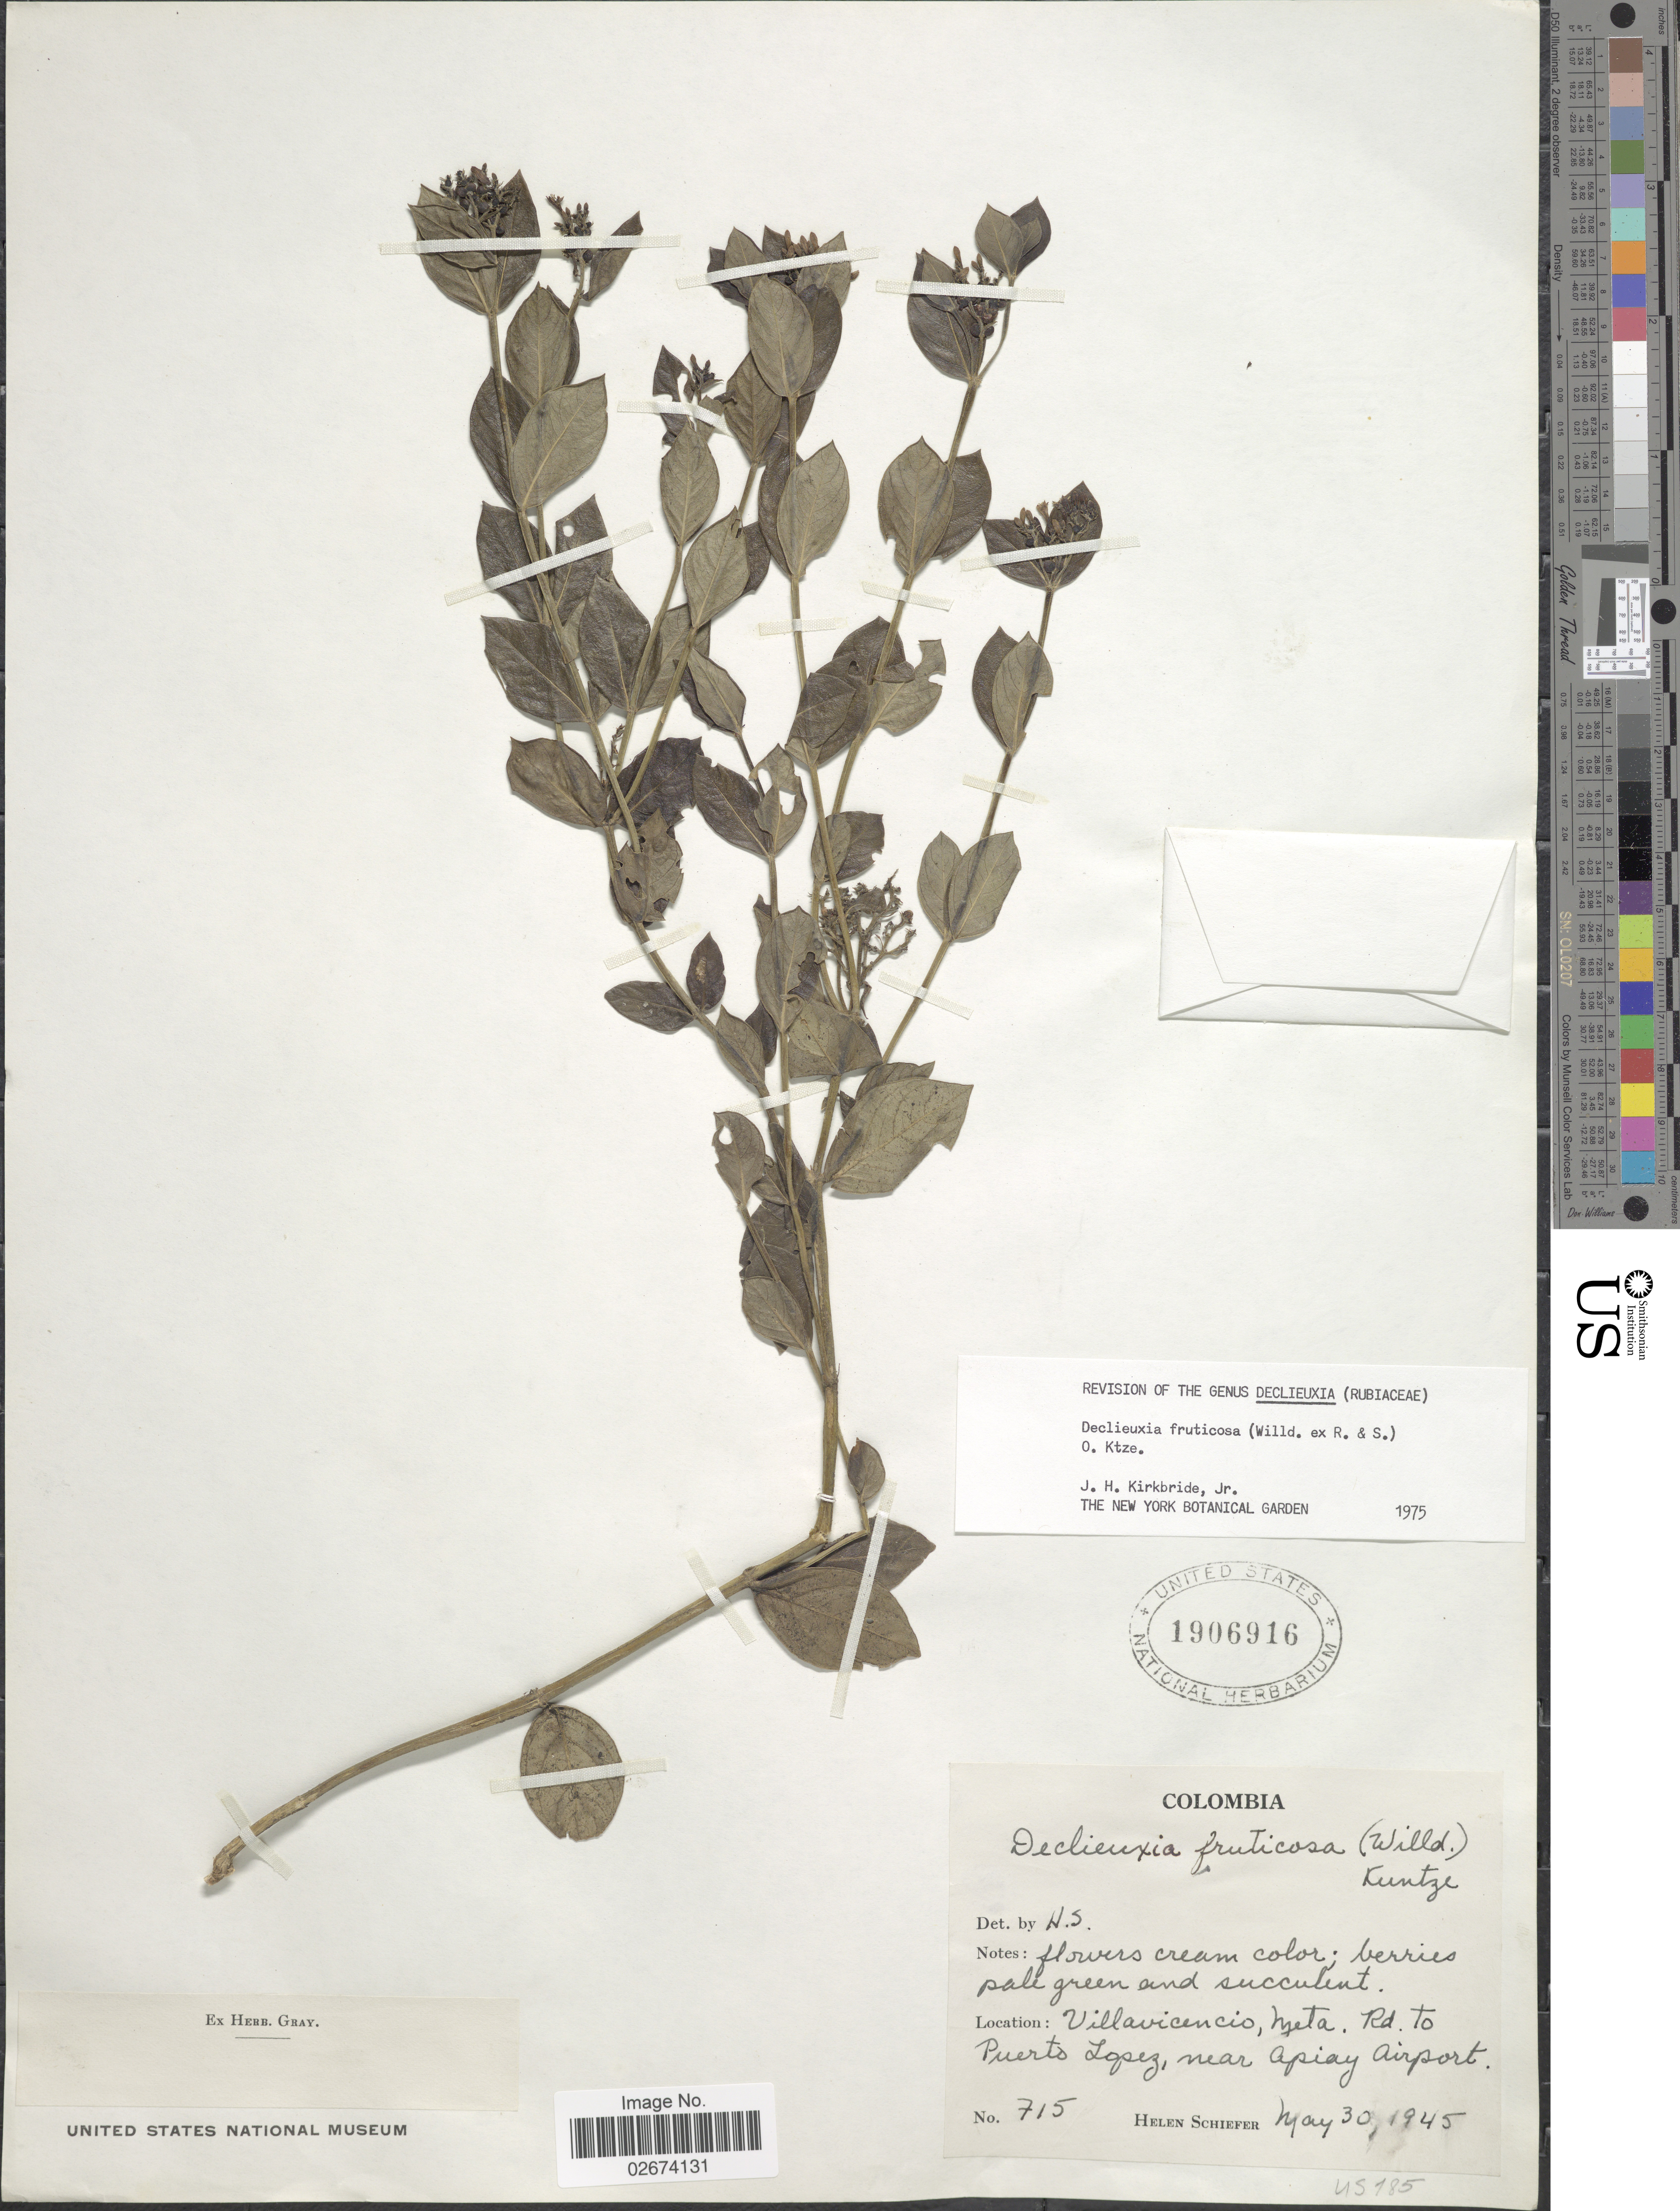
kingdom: Plantae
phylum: Tracheophyta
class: Magnoliopsida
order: Gentianales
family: Rubiaceae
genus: Declieuxia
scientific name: Declieuxia fruticosa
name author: (Willd. ex Roem. & Schult.) Kuntze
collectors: H. Schiefer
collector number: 715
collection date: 1945-05-30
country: Colombia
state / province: Meta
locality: Villavicencio, Rd to Puerto Lopez, near Apiay Airport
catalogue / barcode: US 1906916